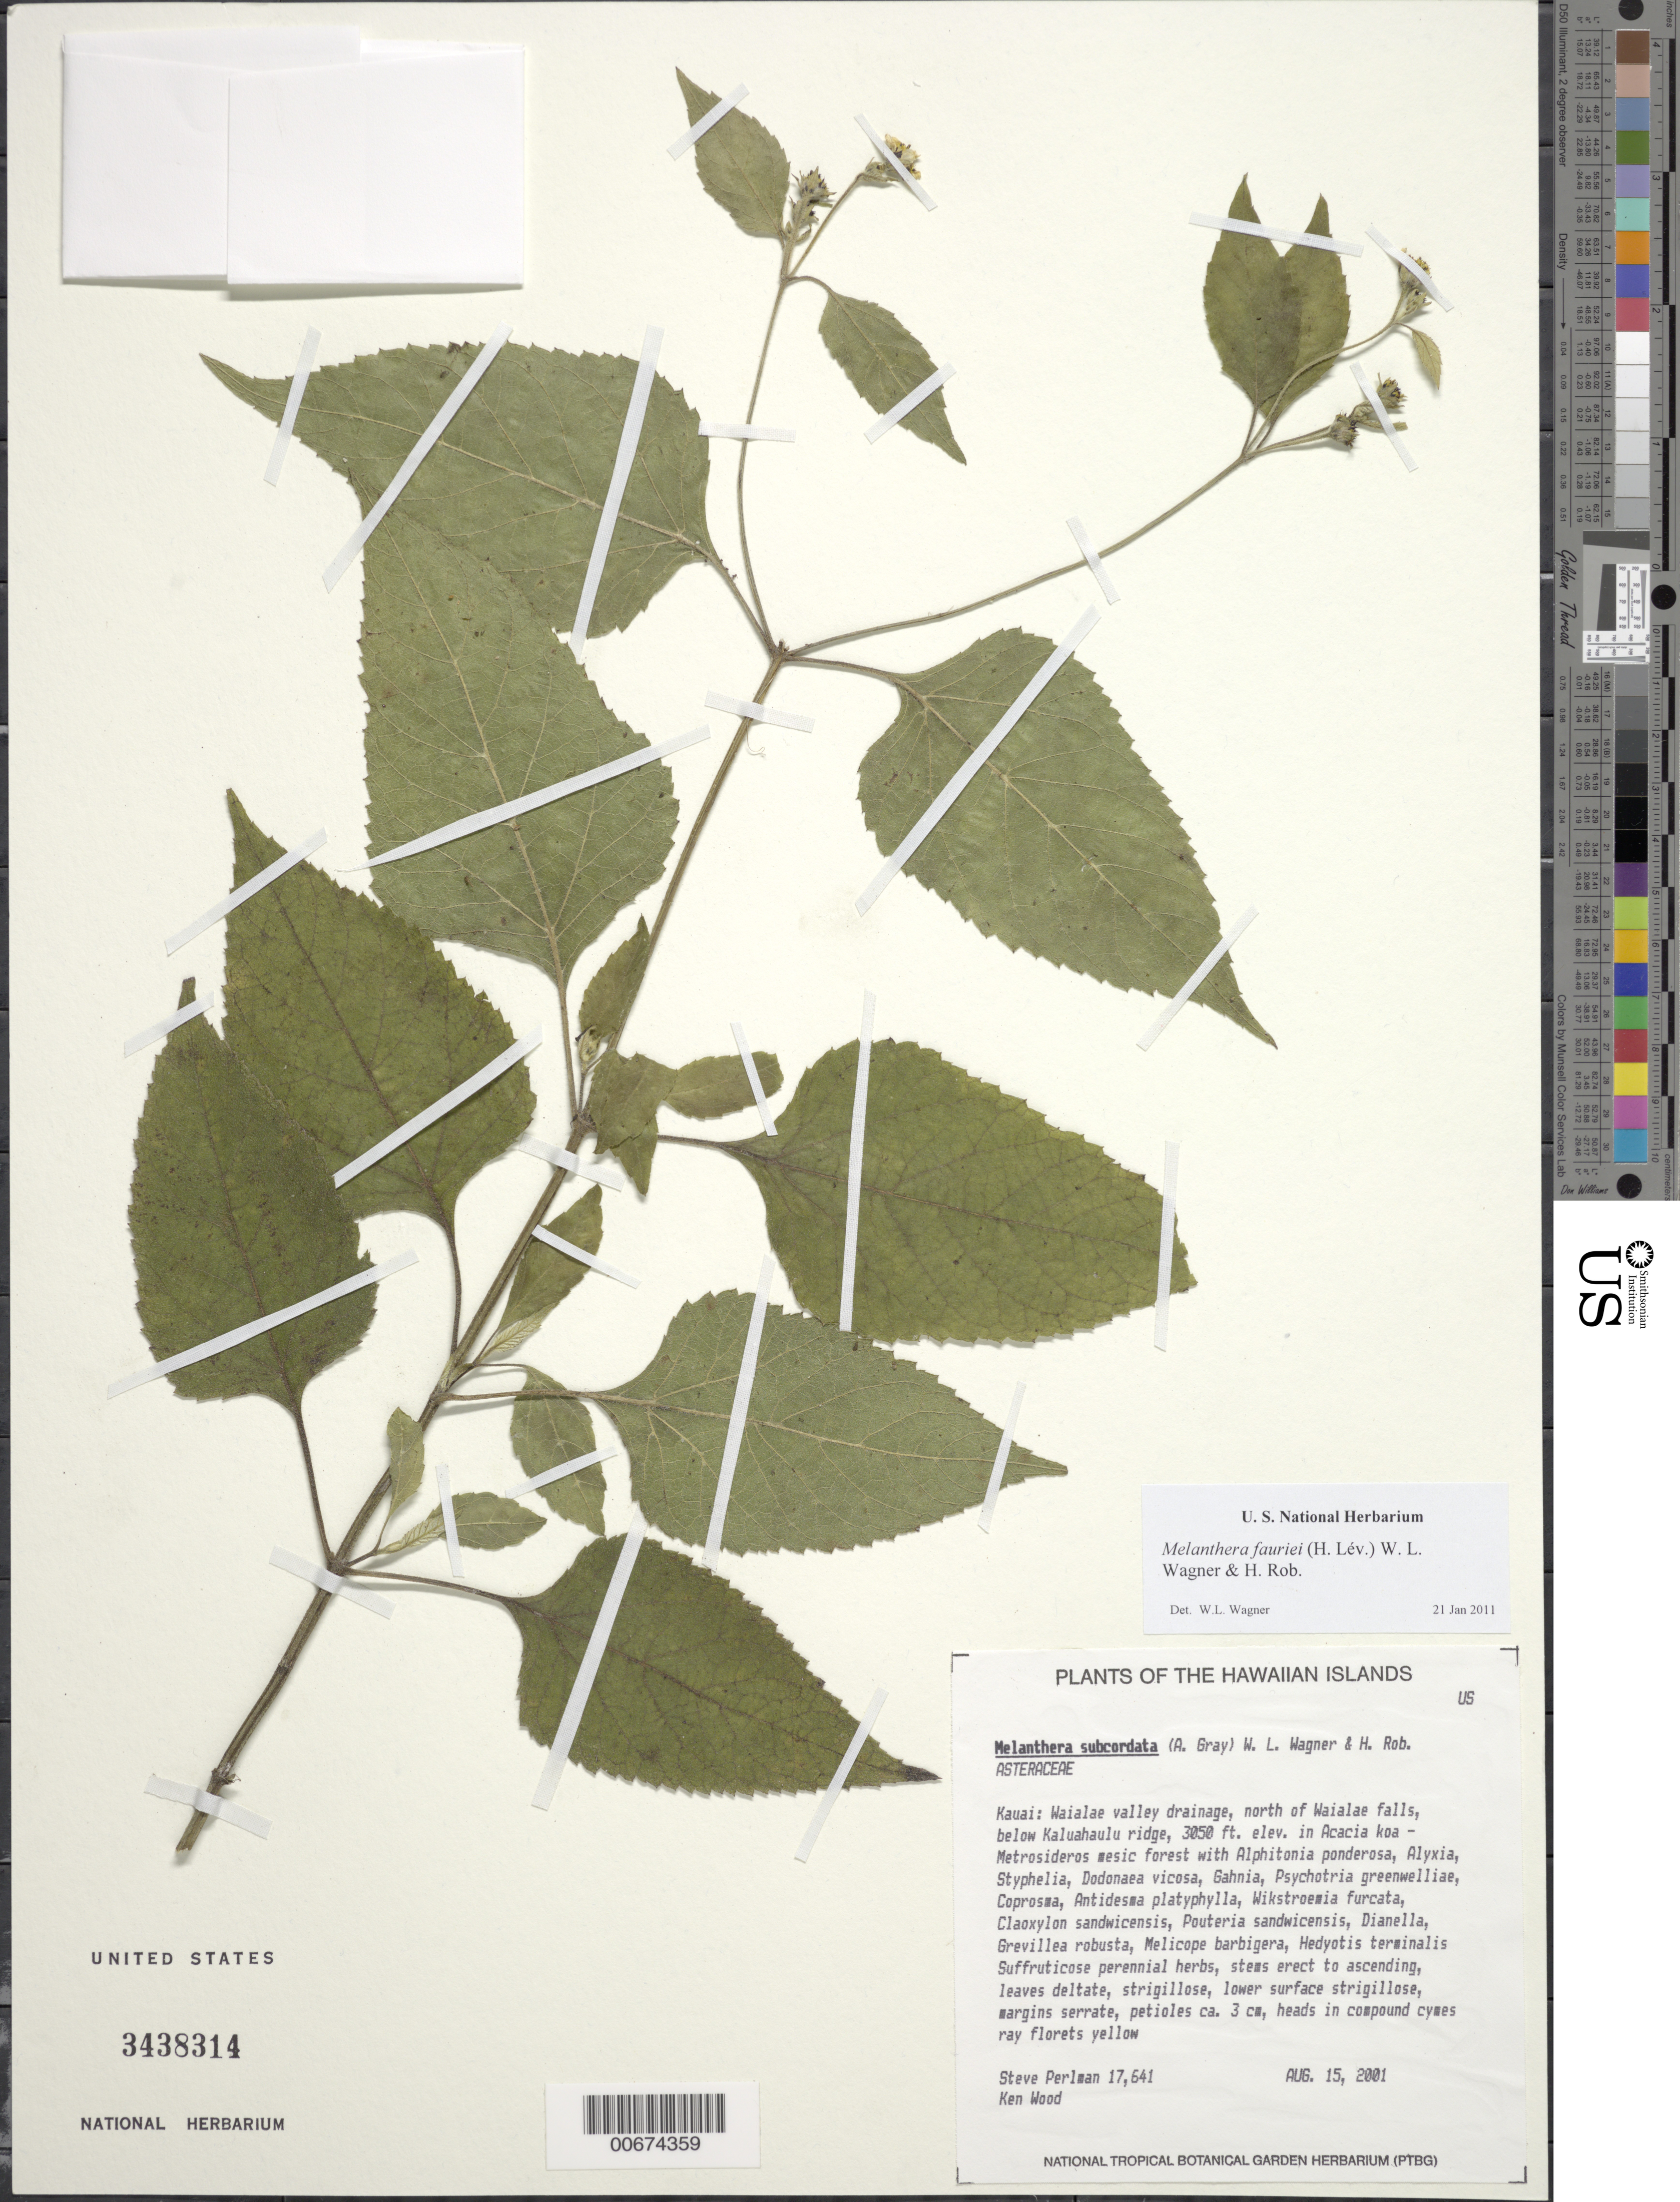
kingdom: Plantae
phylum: Tracheophyta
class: Magnoliopsida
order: Asterales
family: Asteraceae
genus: Wollastonia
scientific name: Wollastonia fauriei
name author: (H. Lév.) Orchard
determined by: Wagner, W. L., (BOT), Smithsonian Institution - National Museum of Natural History (UNITED STATES)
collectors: S. P. Perlman & K. Wood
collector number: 17641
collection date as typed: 15 Aug 2001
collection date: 2001-08-15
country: United States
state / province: Hawaii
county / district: Kauai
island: Kaua'i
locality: Waialae valley drainage, north of Waialae falls, below Kaluahaulu ridge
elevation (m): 929.6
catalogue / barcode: US 3438314